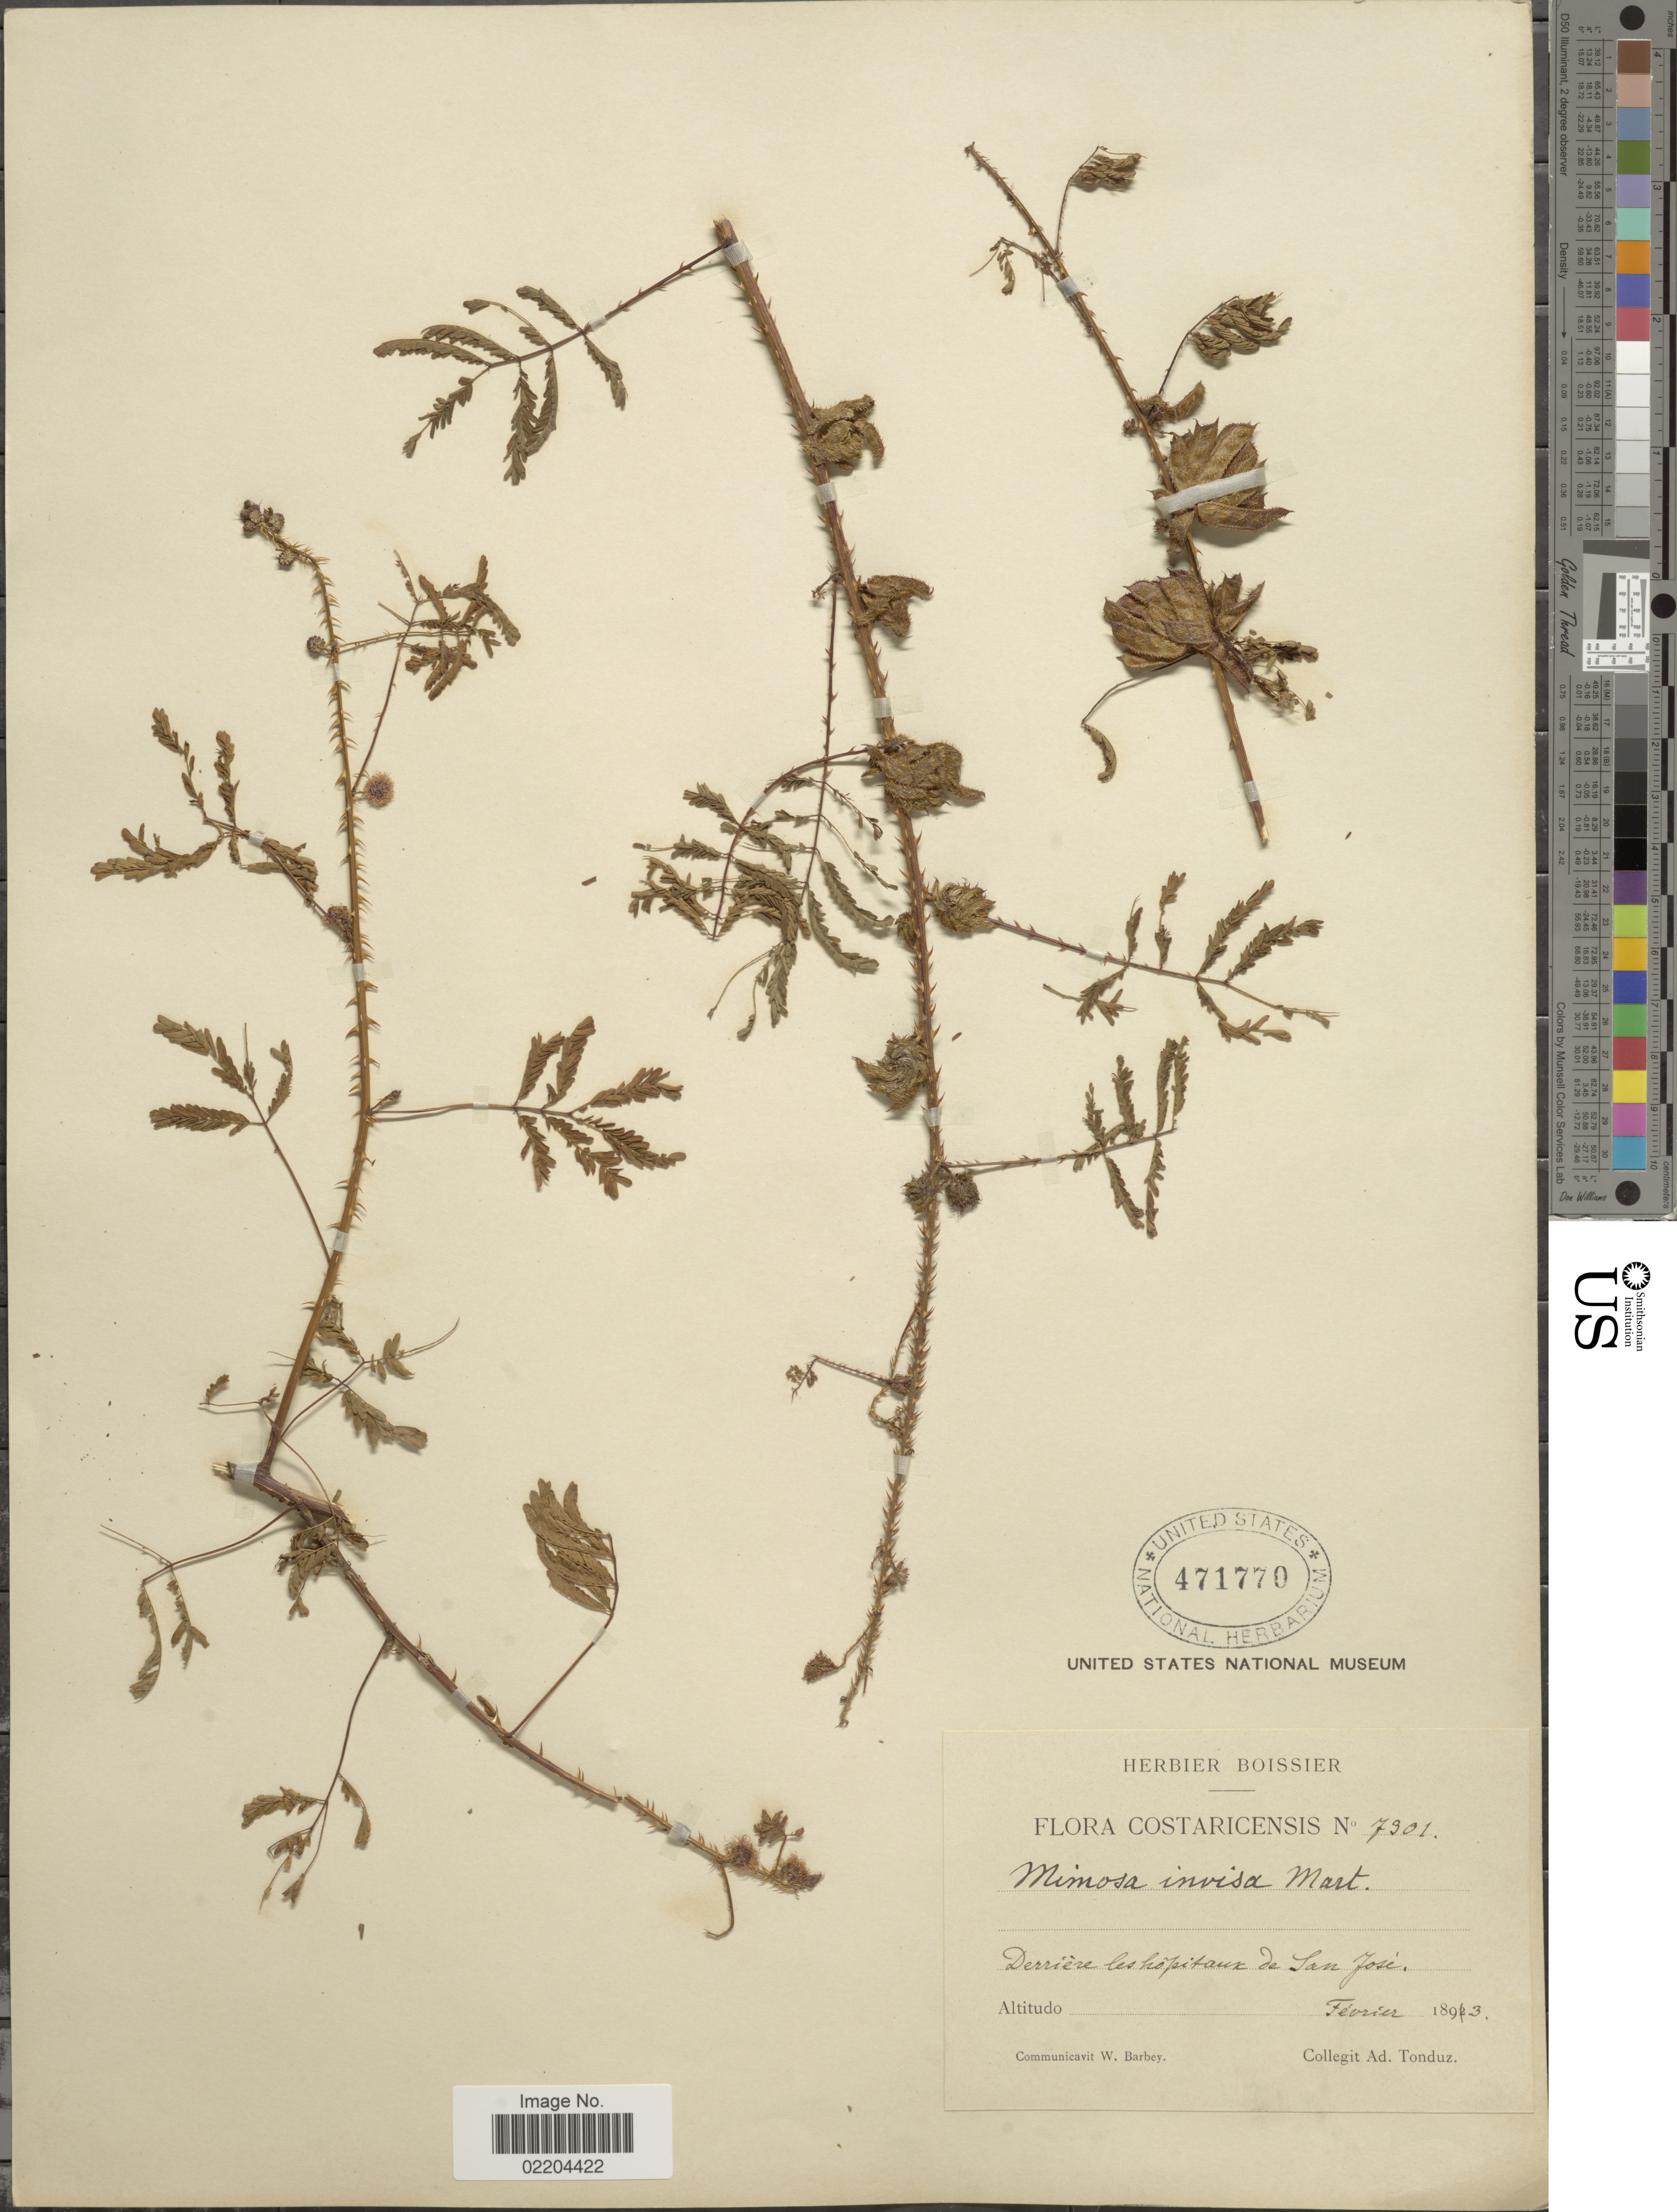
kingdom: Plantae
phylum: Tracheophyta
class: Magnoliopsida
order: Fabales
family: Fabaceae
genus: Mimosa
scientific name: Mimosa invisa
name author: Mart. ex Colla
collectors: A. Tonduz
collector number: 7301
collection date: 1893-02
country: Costa Rica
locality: Derriere les hopitaux de San Jose.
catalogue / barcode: US 471770